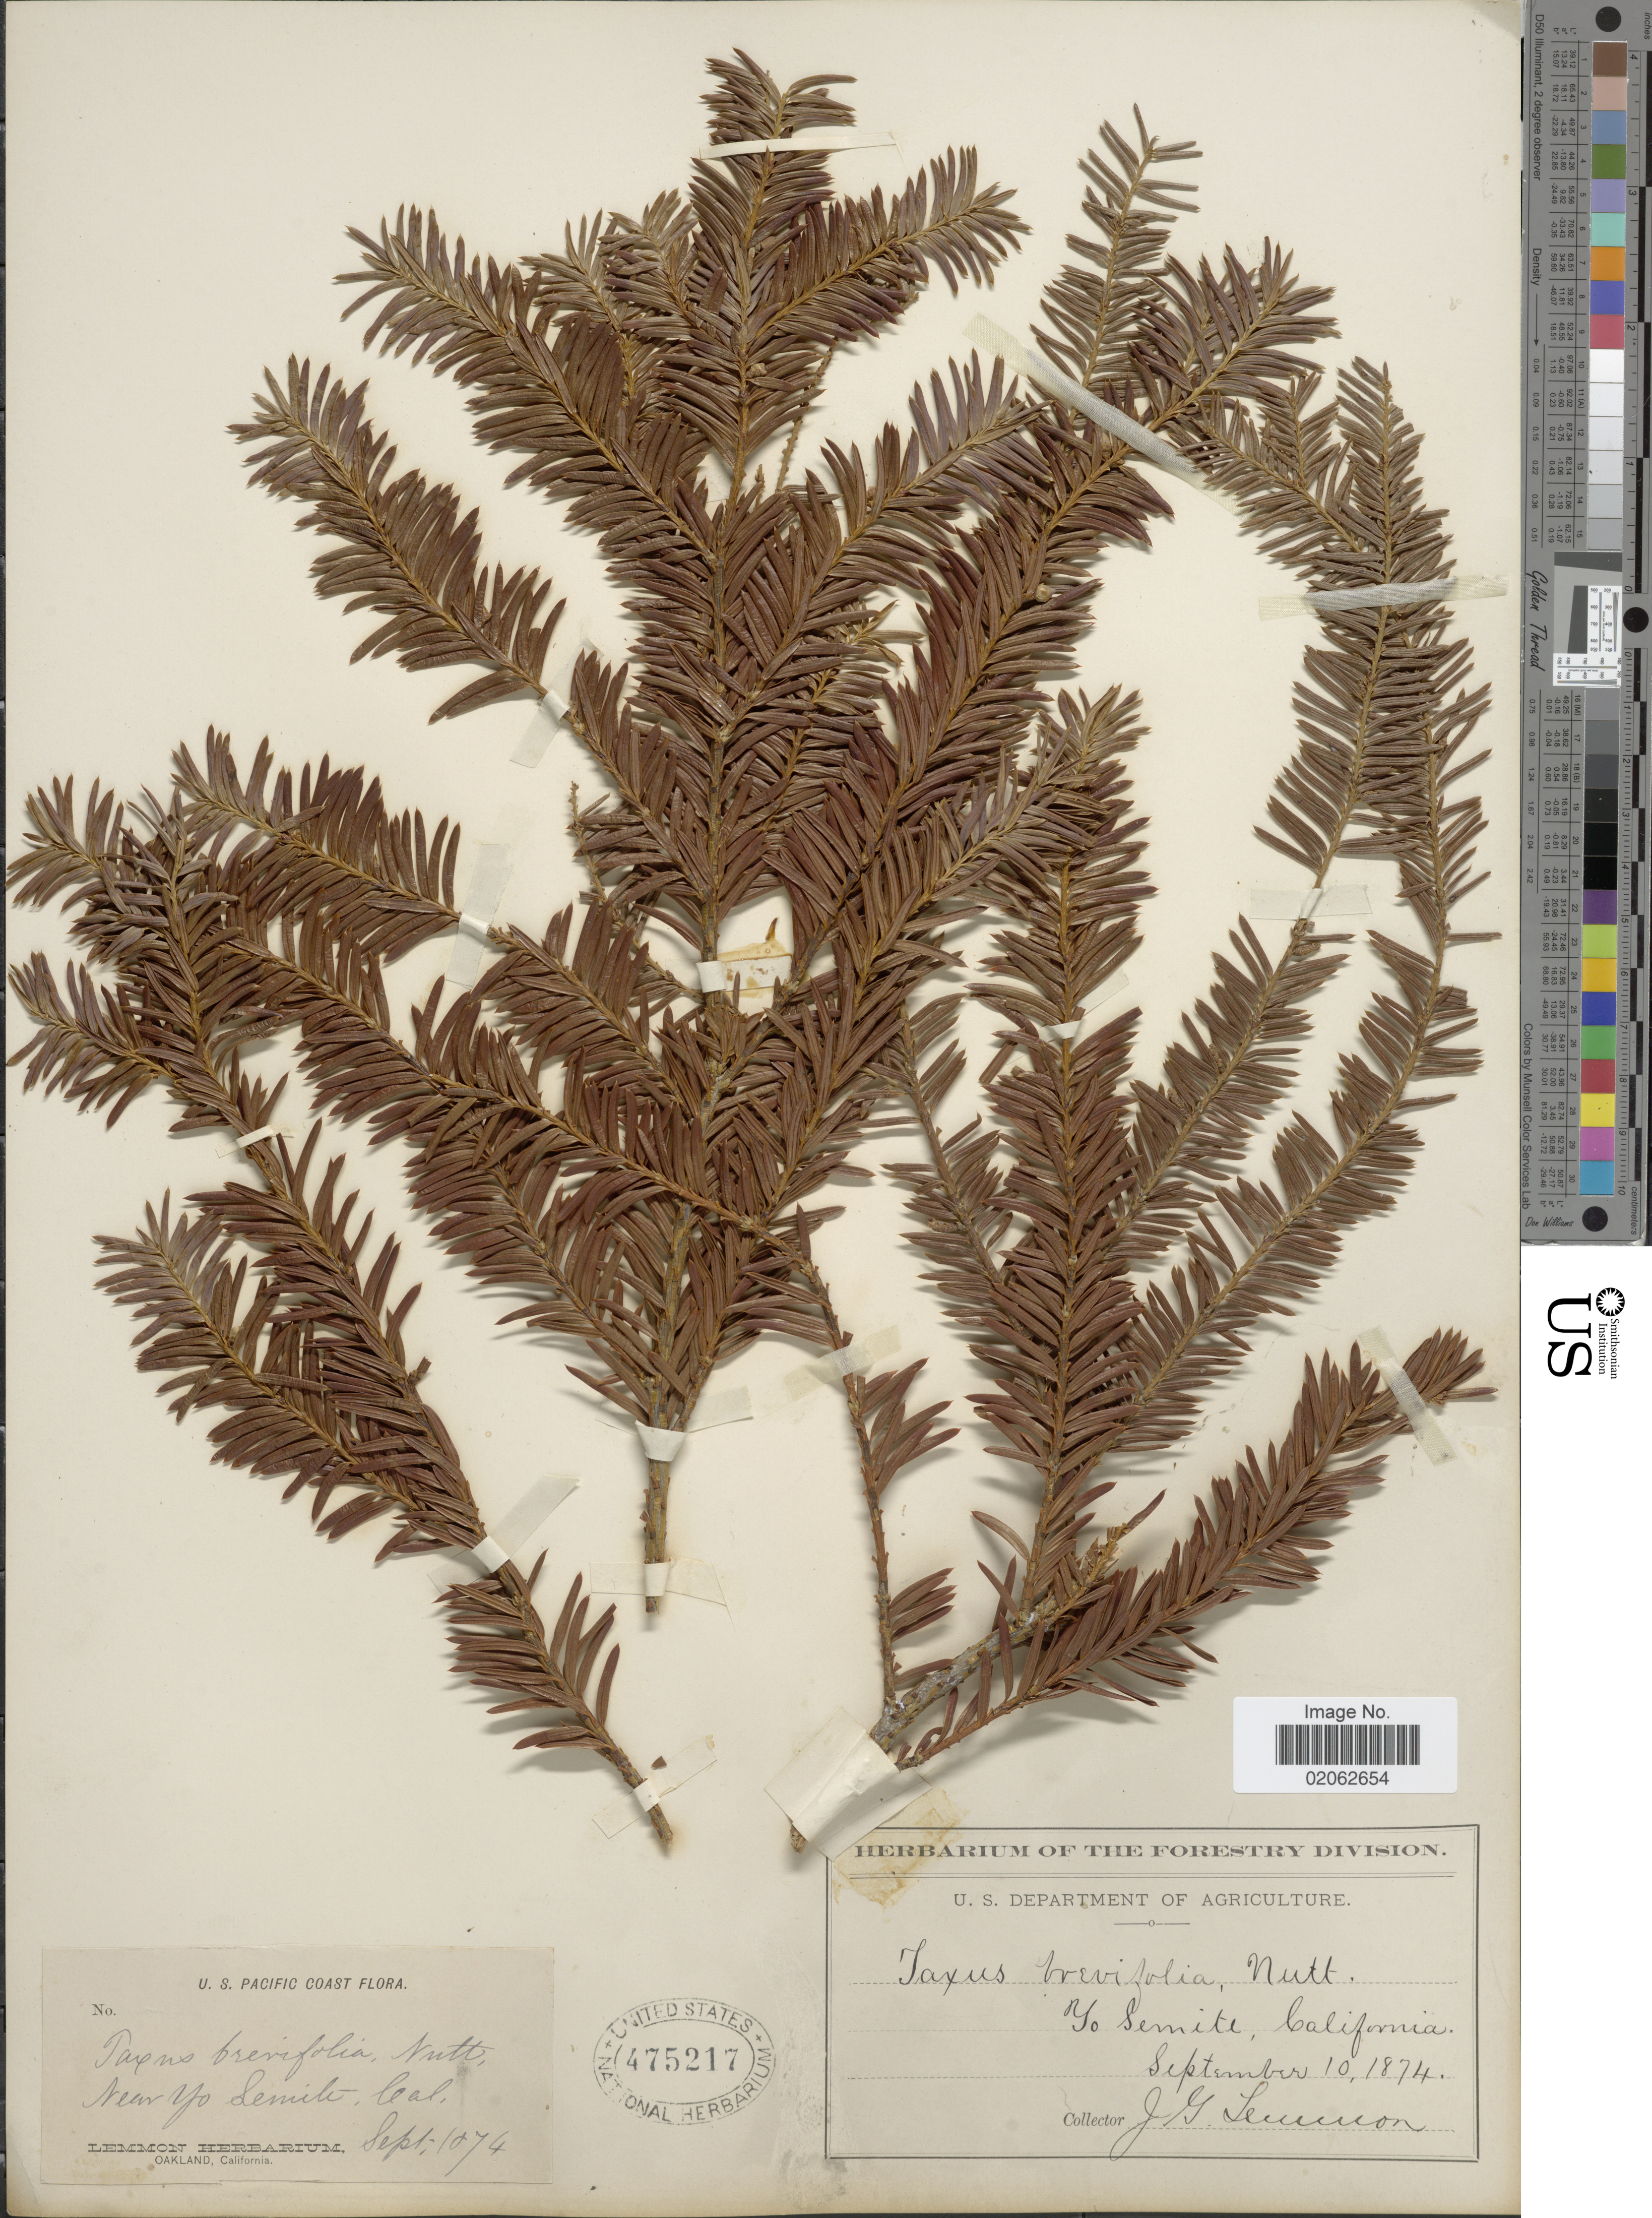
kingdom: Plantae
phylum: Tracheophyta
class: Pinopsida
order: Pinales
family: Taxaceae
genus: Taxus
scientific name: Taxus brevifolia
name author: Nutt.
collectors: J. Lemmon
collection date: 1874-09-10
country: United States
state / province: California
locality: Near Yo Semite, California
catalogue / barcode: US 475217